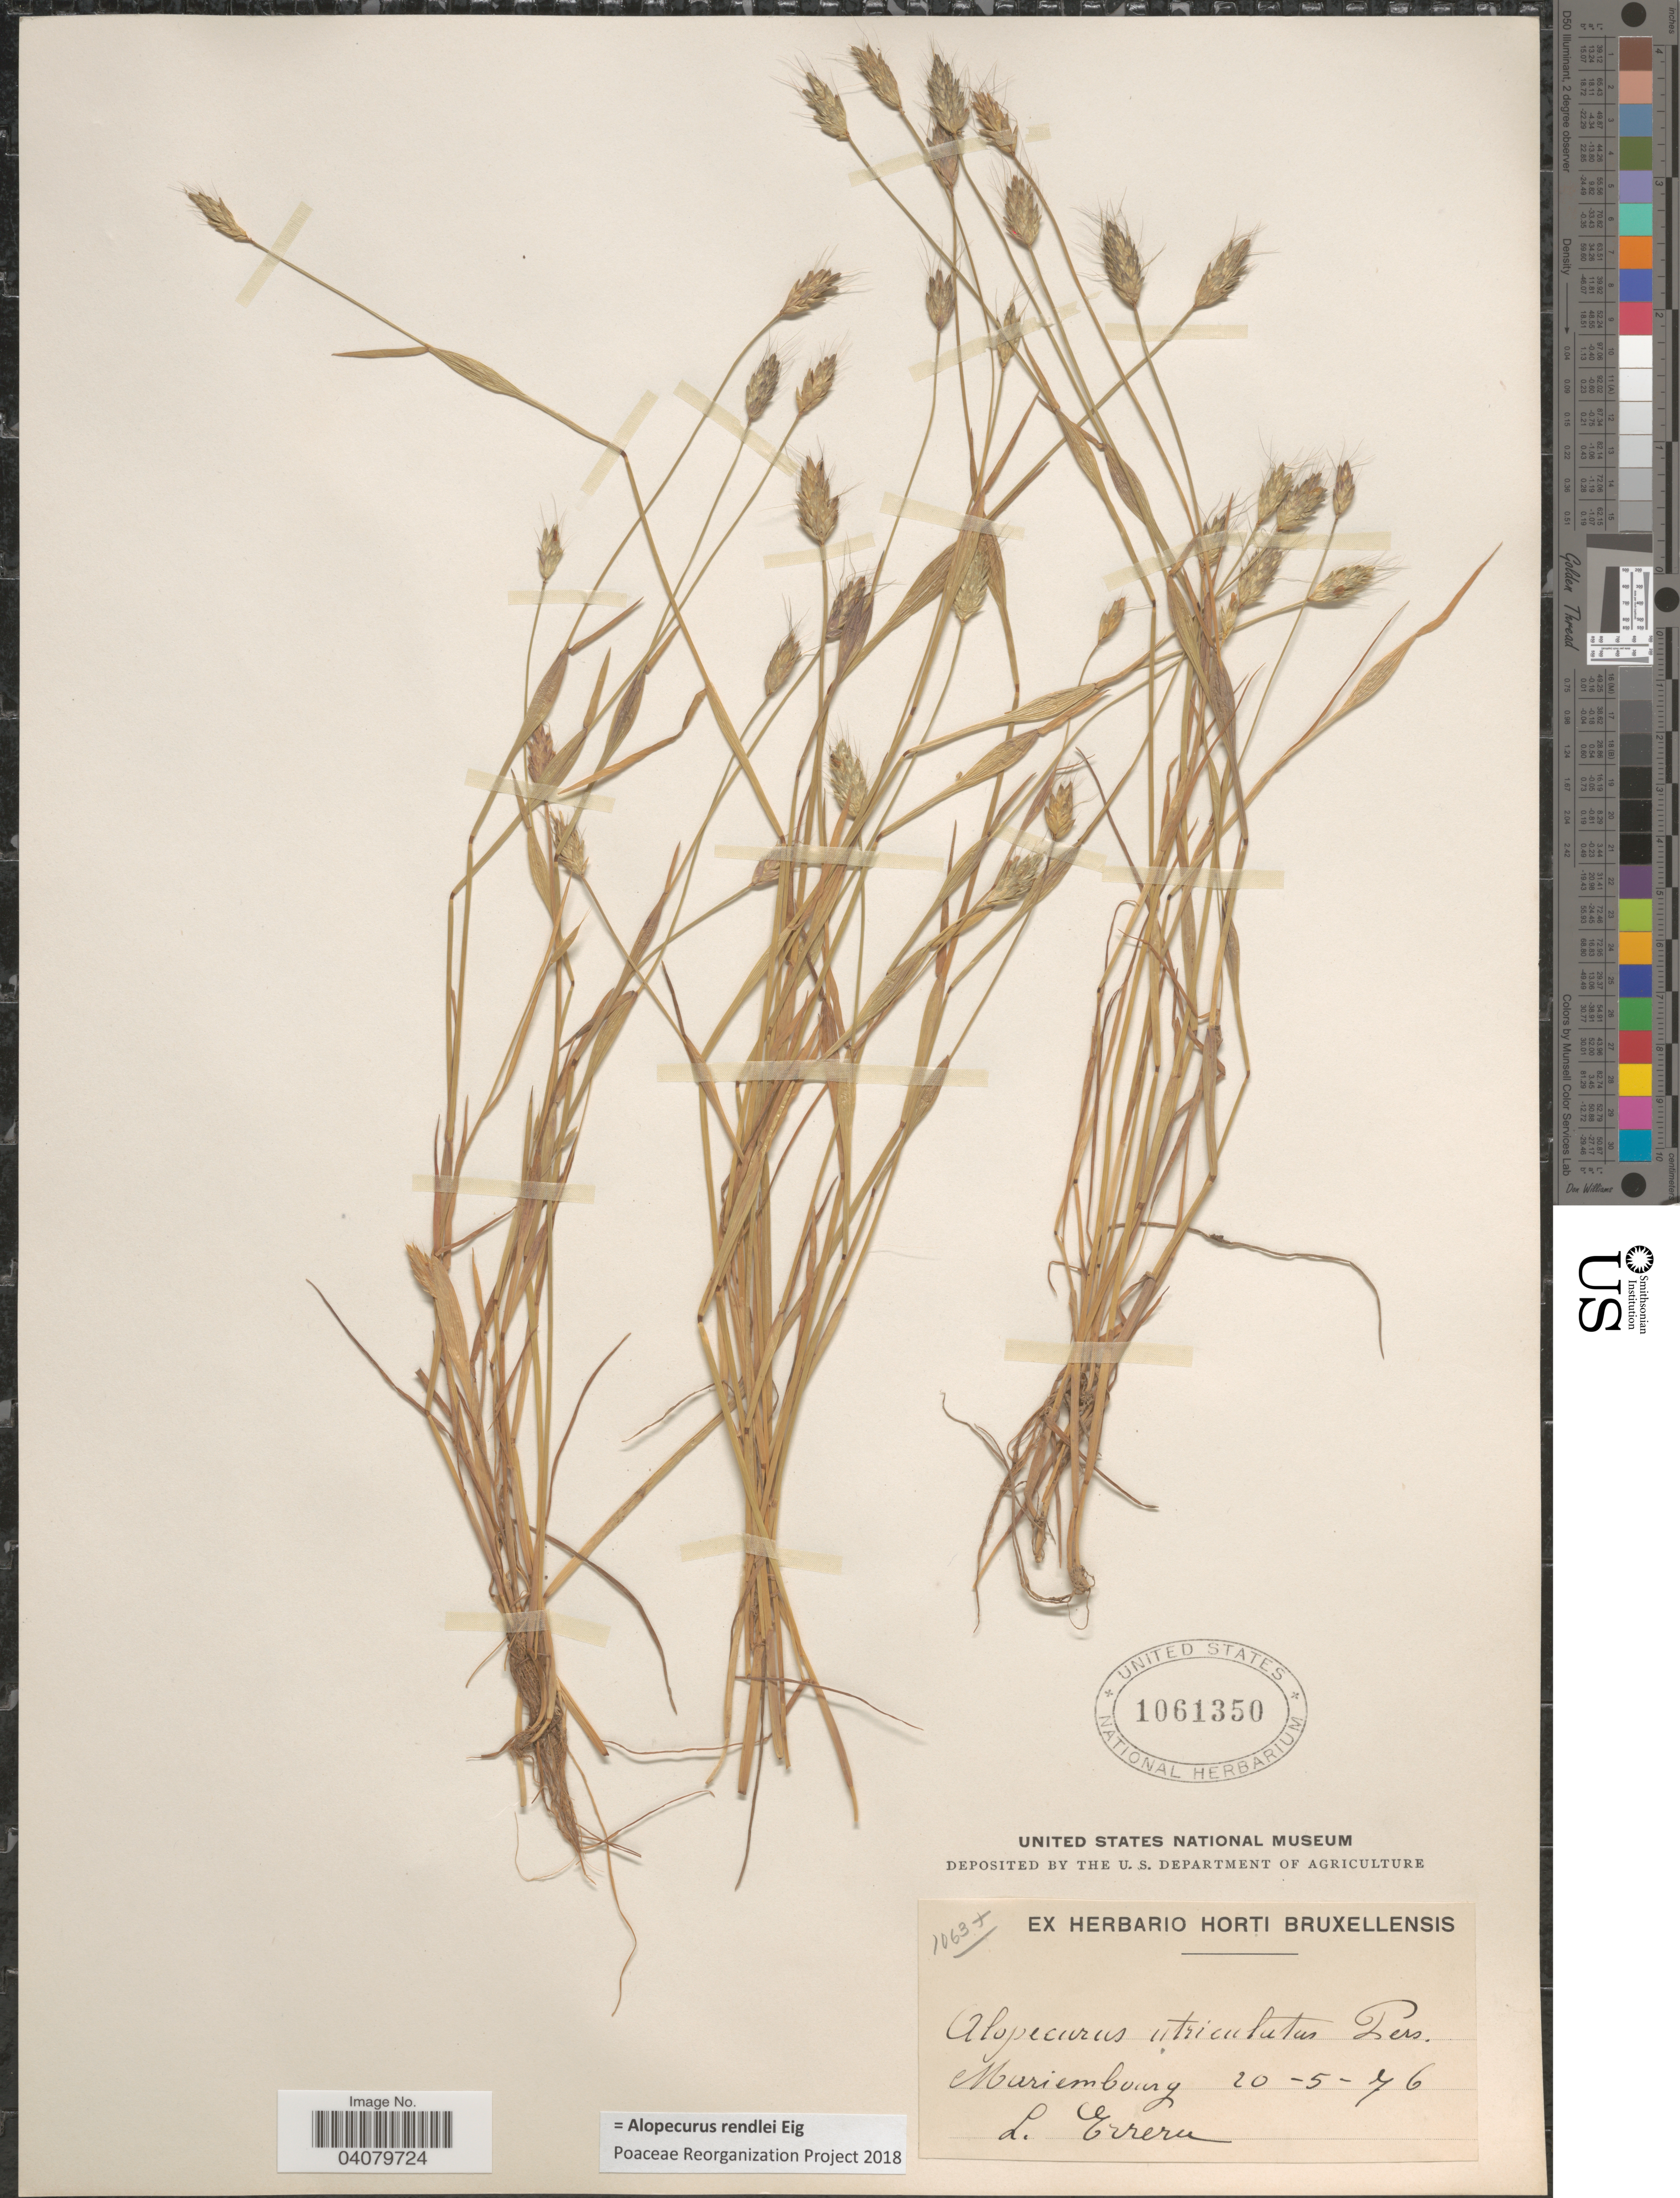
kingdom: Plantae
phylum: Tracheophyta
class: Liliopsida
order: Poales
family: Poaceae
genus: Alopecurus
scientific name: Alopecurus rendlei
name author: Eig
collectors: L. Errera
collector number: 1063?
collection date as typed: Transcribed d/m/y: 20/5/76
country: Belgium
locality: Mariembourg.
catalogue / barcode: US 1061350